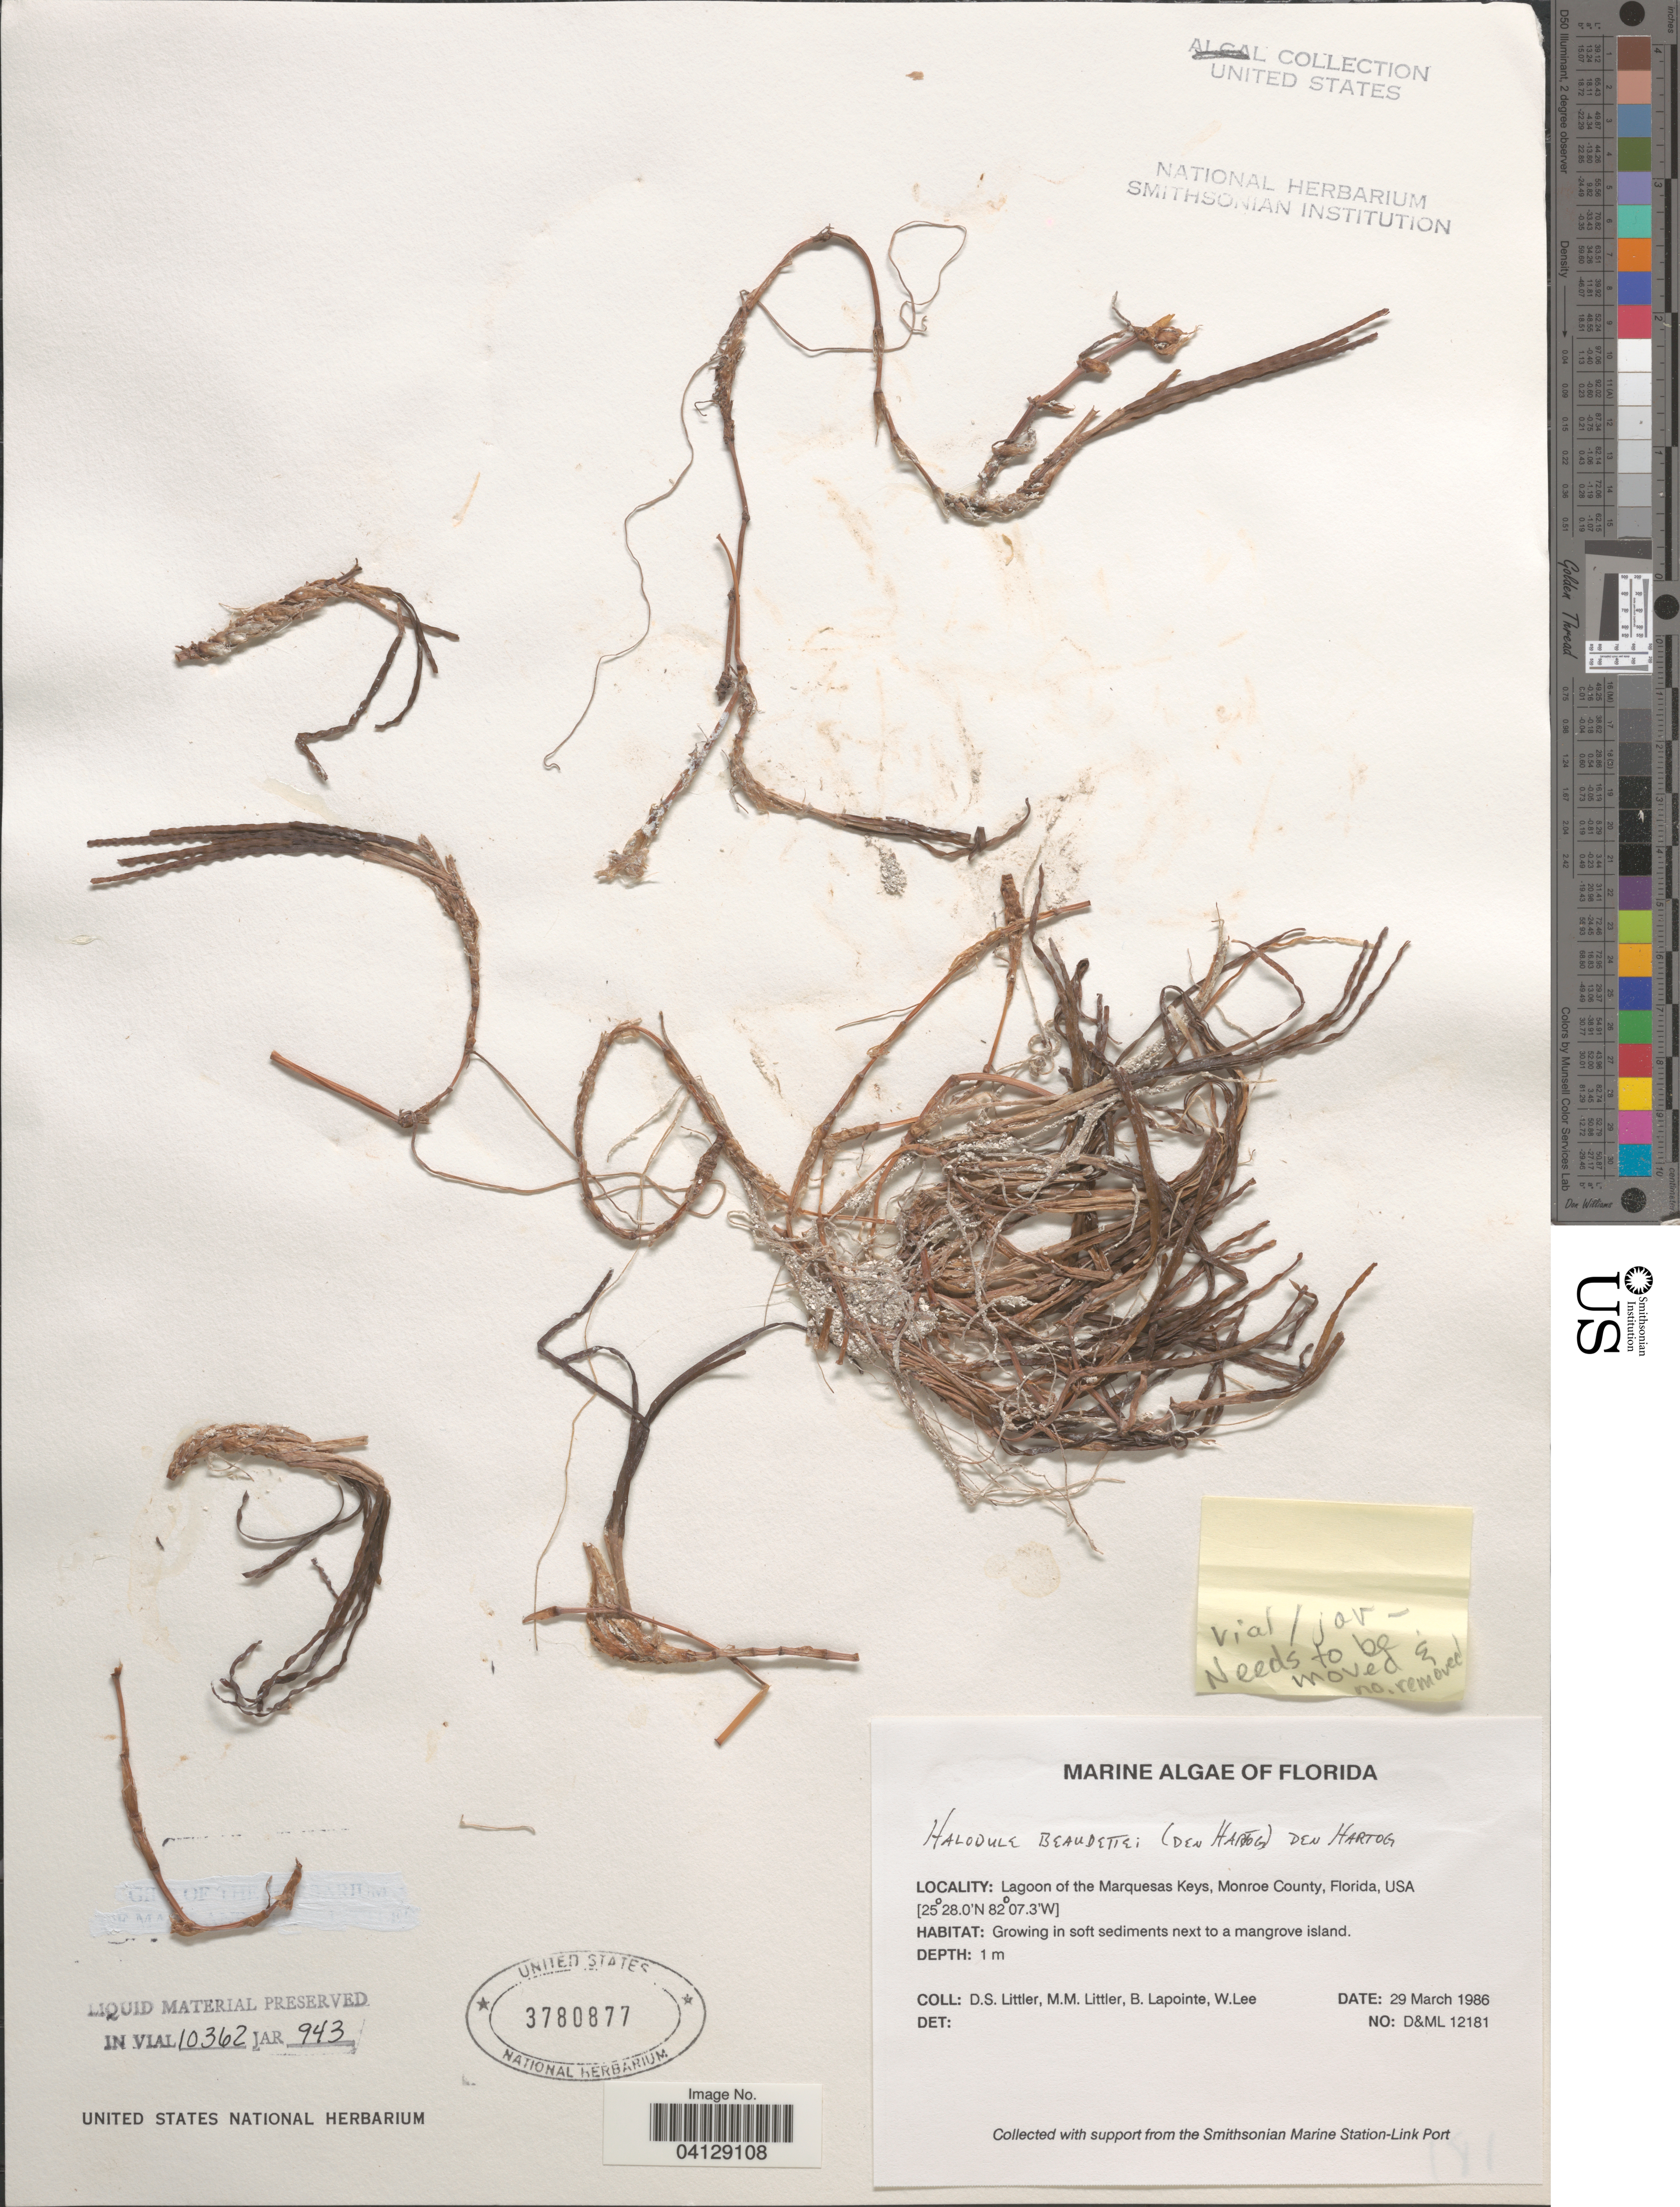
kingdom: Plantae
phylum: Tracheophyta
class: Liliopsida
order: Alismatales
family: Cymodoceaceae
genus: Halodule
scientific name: Halodule beaudettei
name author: (Hartog) Hartog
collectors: D. S. Littler, B. Lapointe & W. Lee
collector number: D&ML12181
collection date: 1986-03-29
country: United States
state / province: Florida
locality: Lagoon of the Marquesas Keys, Monroe County.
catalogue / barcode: US 3780877